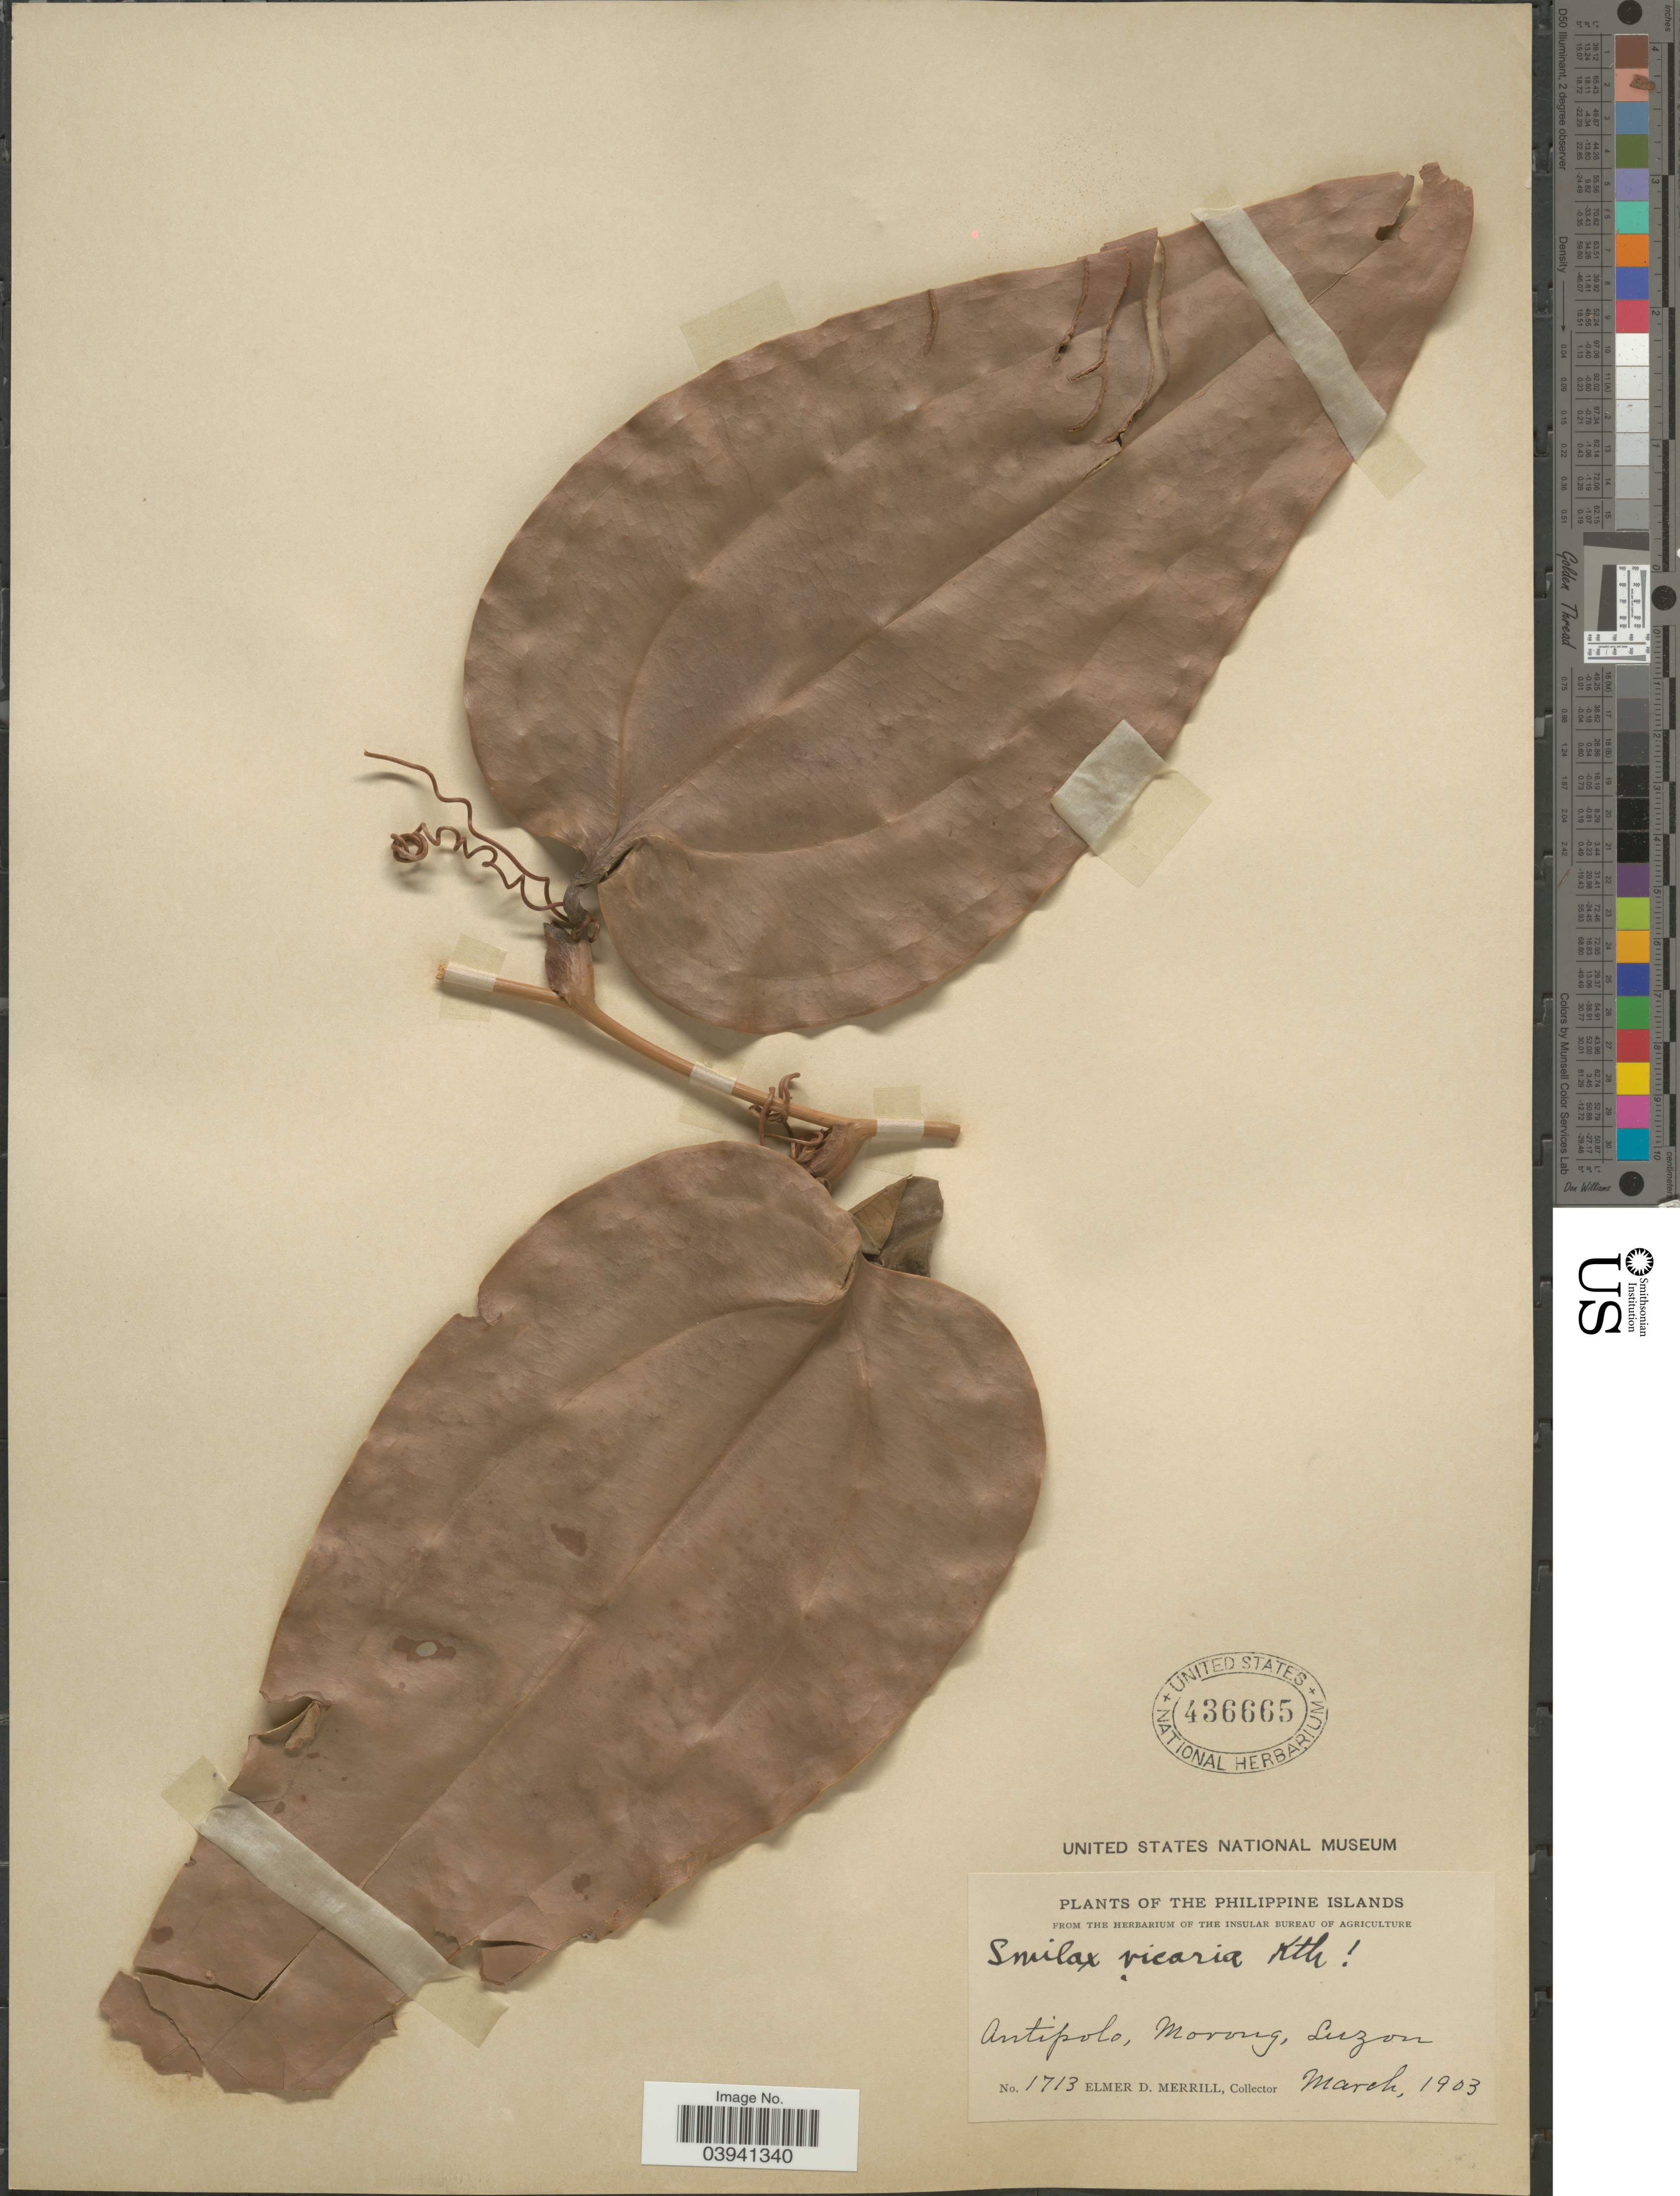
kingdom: Plantae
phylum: Tracheophyta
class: Liliopsida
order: Liliales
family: Smilacaceae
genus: Smilax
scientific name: Smilax leucophylla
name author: Blume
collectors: E. D. Merrill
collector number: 1713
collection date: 1903-03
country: Philippines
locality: Philippine Islands. Antipolo, Morong, Luzon.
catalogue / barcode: US 436665